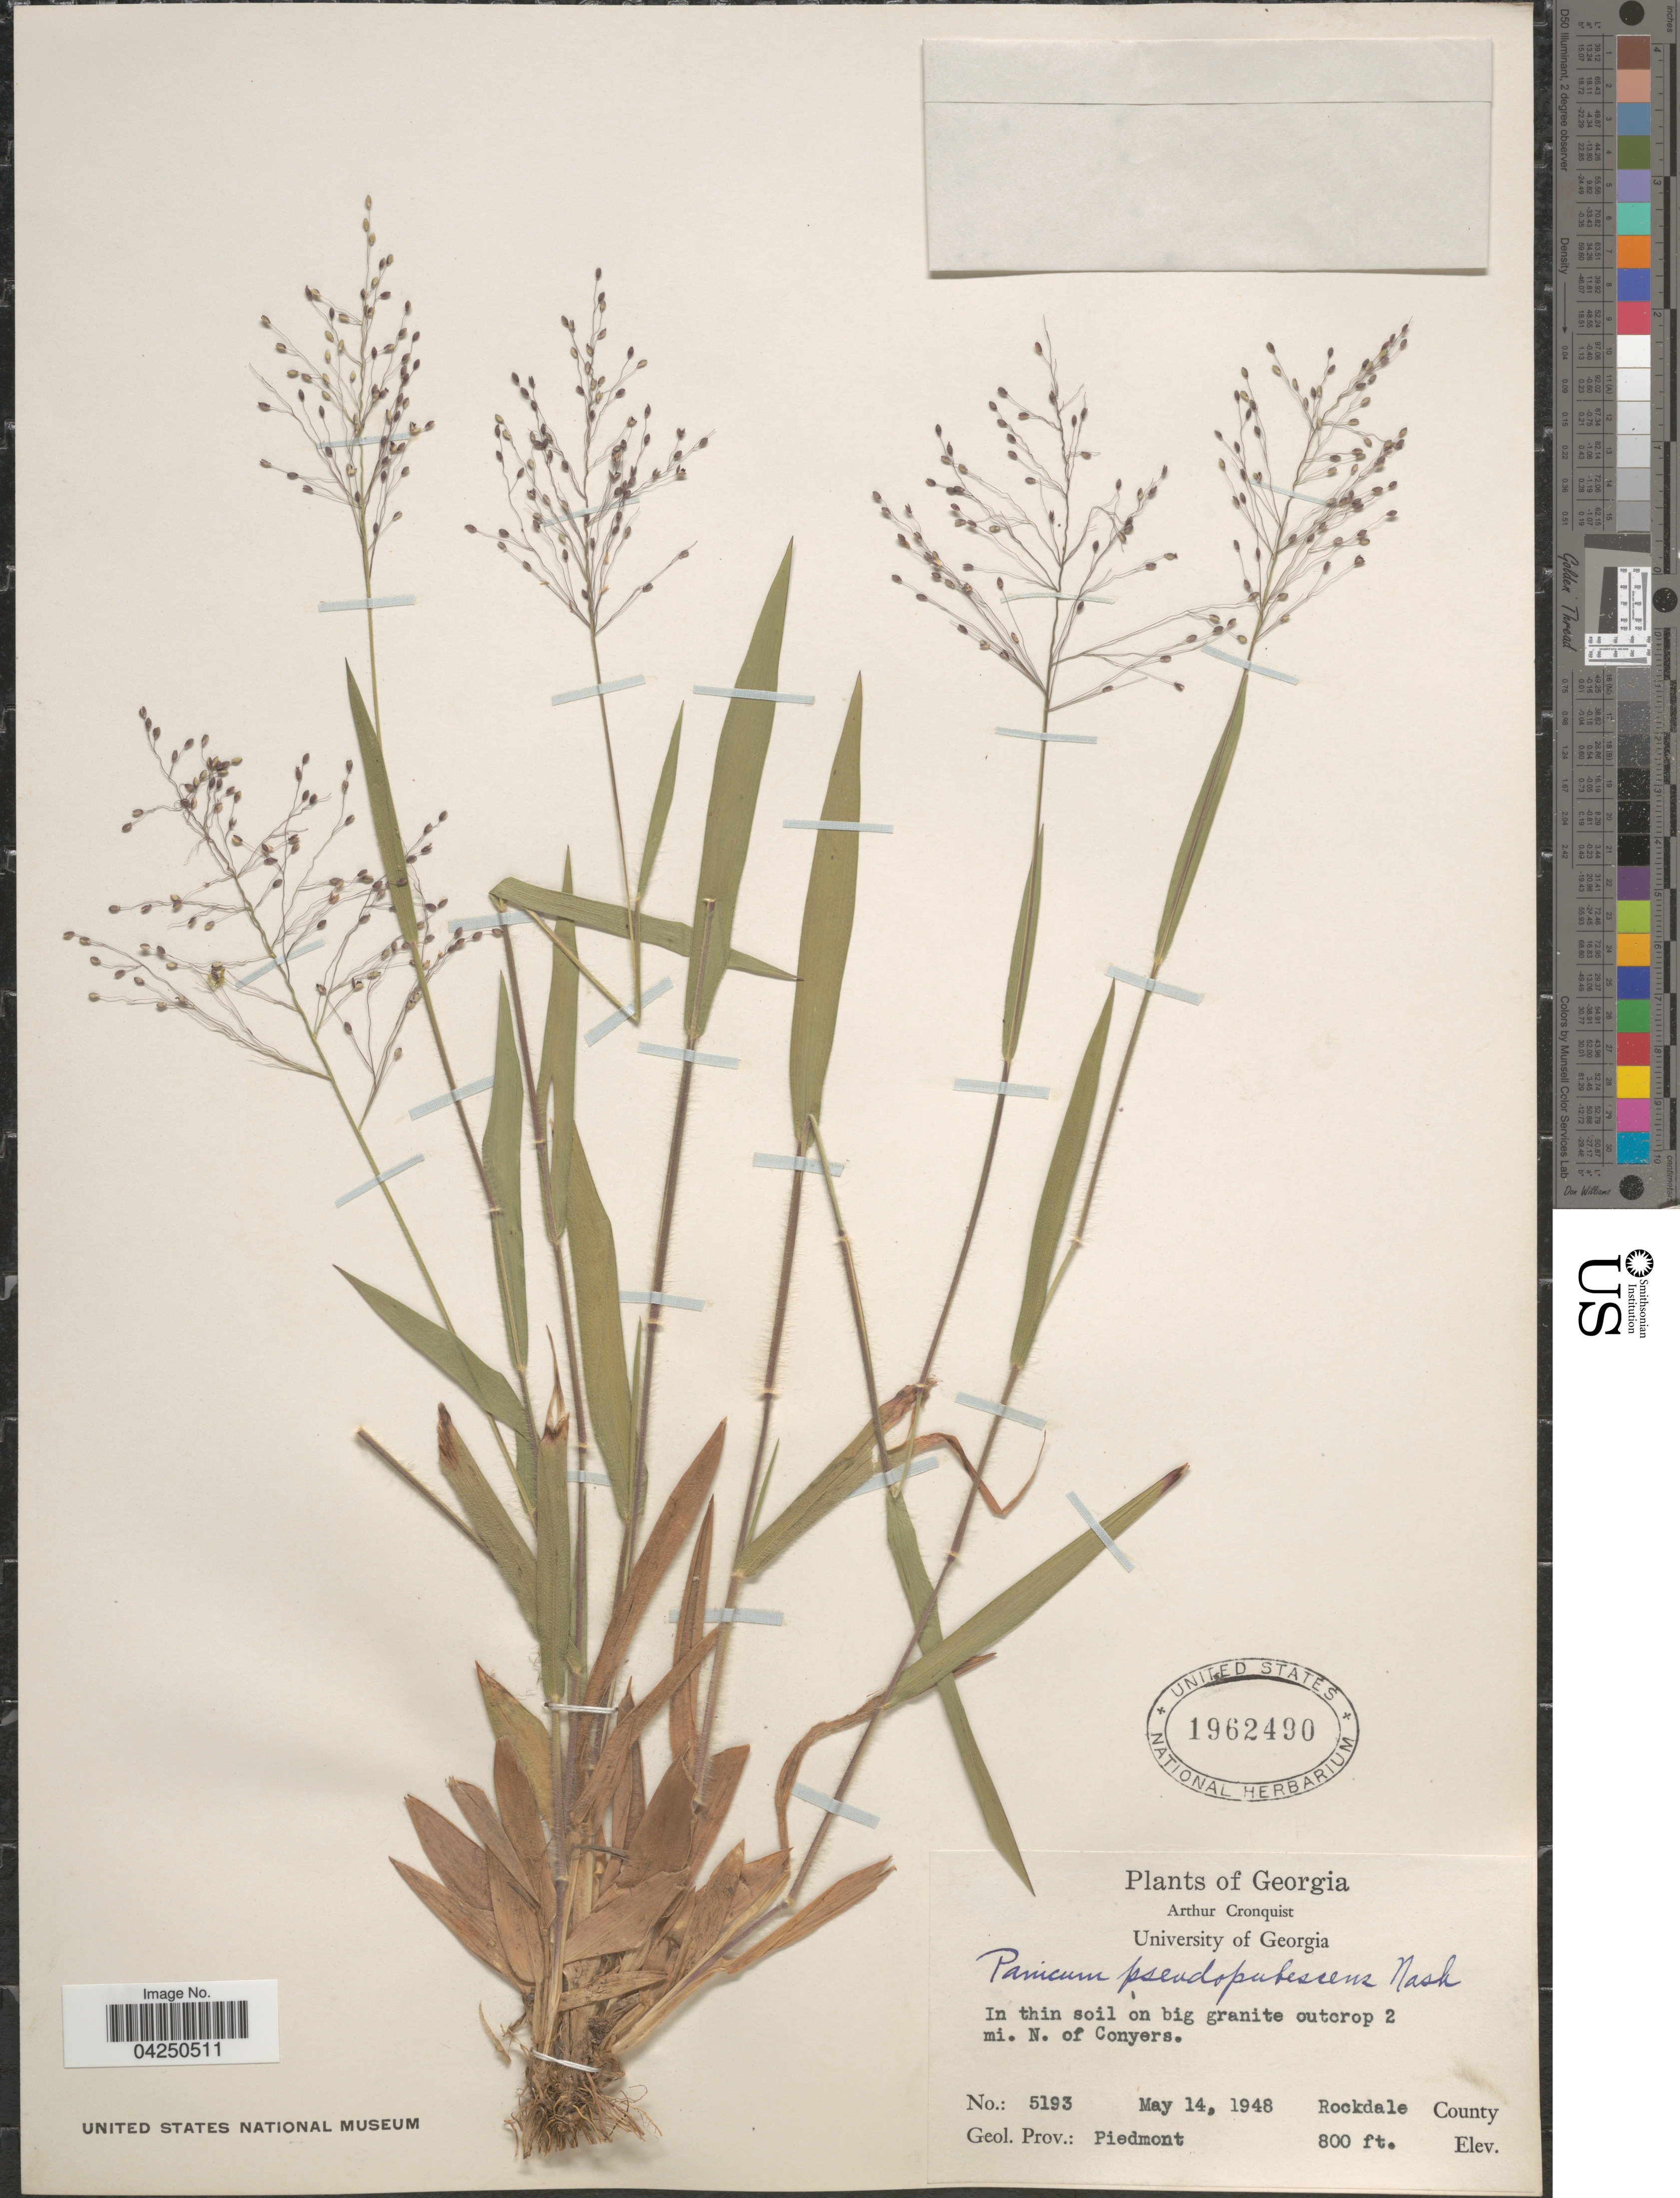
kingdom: Plantae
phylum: Tracheophyta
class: Liliopsida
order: Poales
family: Poaceae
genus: Dichanthelium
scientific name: Dichanthelium acuminatum var. acuminatum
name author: (Sw.) Gould & C.A. Clark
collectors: A. J. Cronquist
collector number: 5193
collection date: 1948-05-14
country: United States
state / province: Georgia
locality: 2 mi. N. of Conyers. Rockdale County. Geol. Prov.: Piedmont.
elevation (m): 244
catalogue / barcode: US 1962490